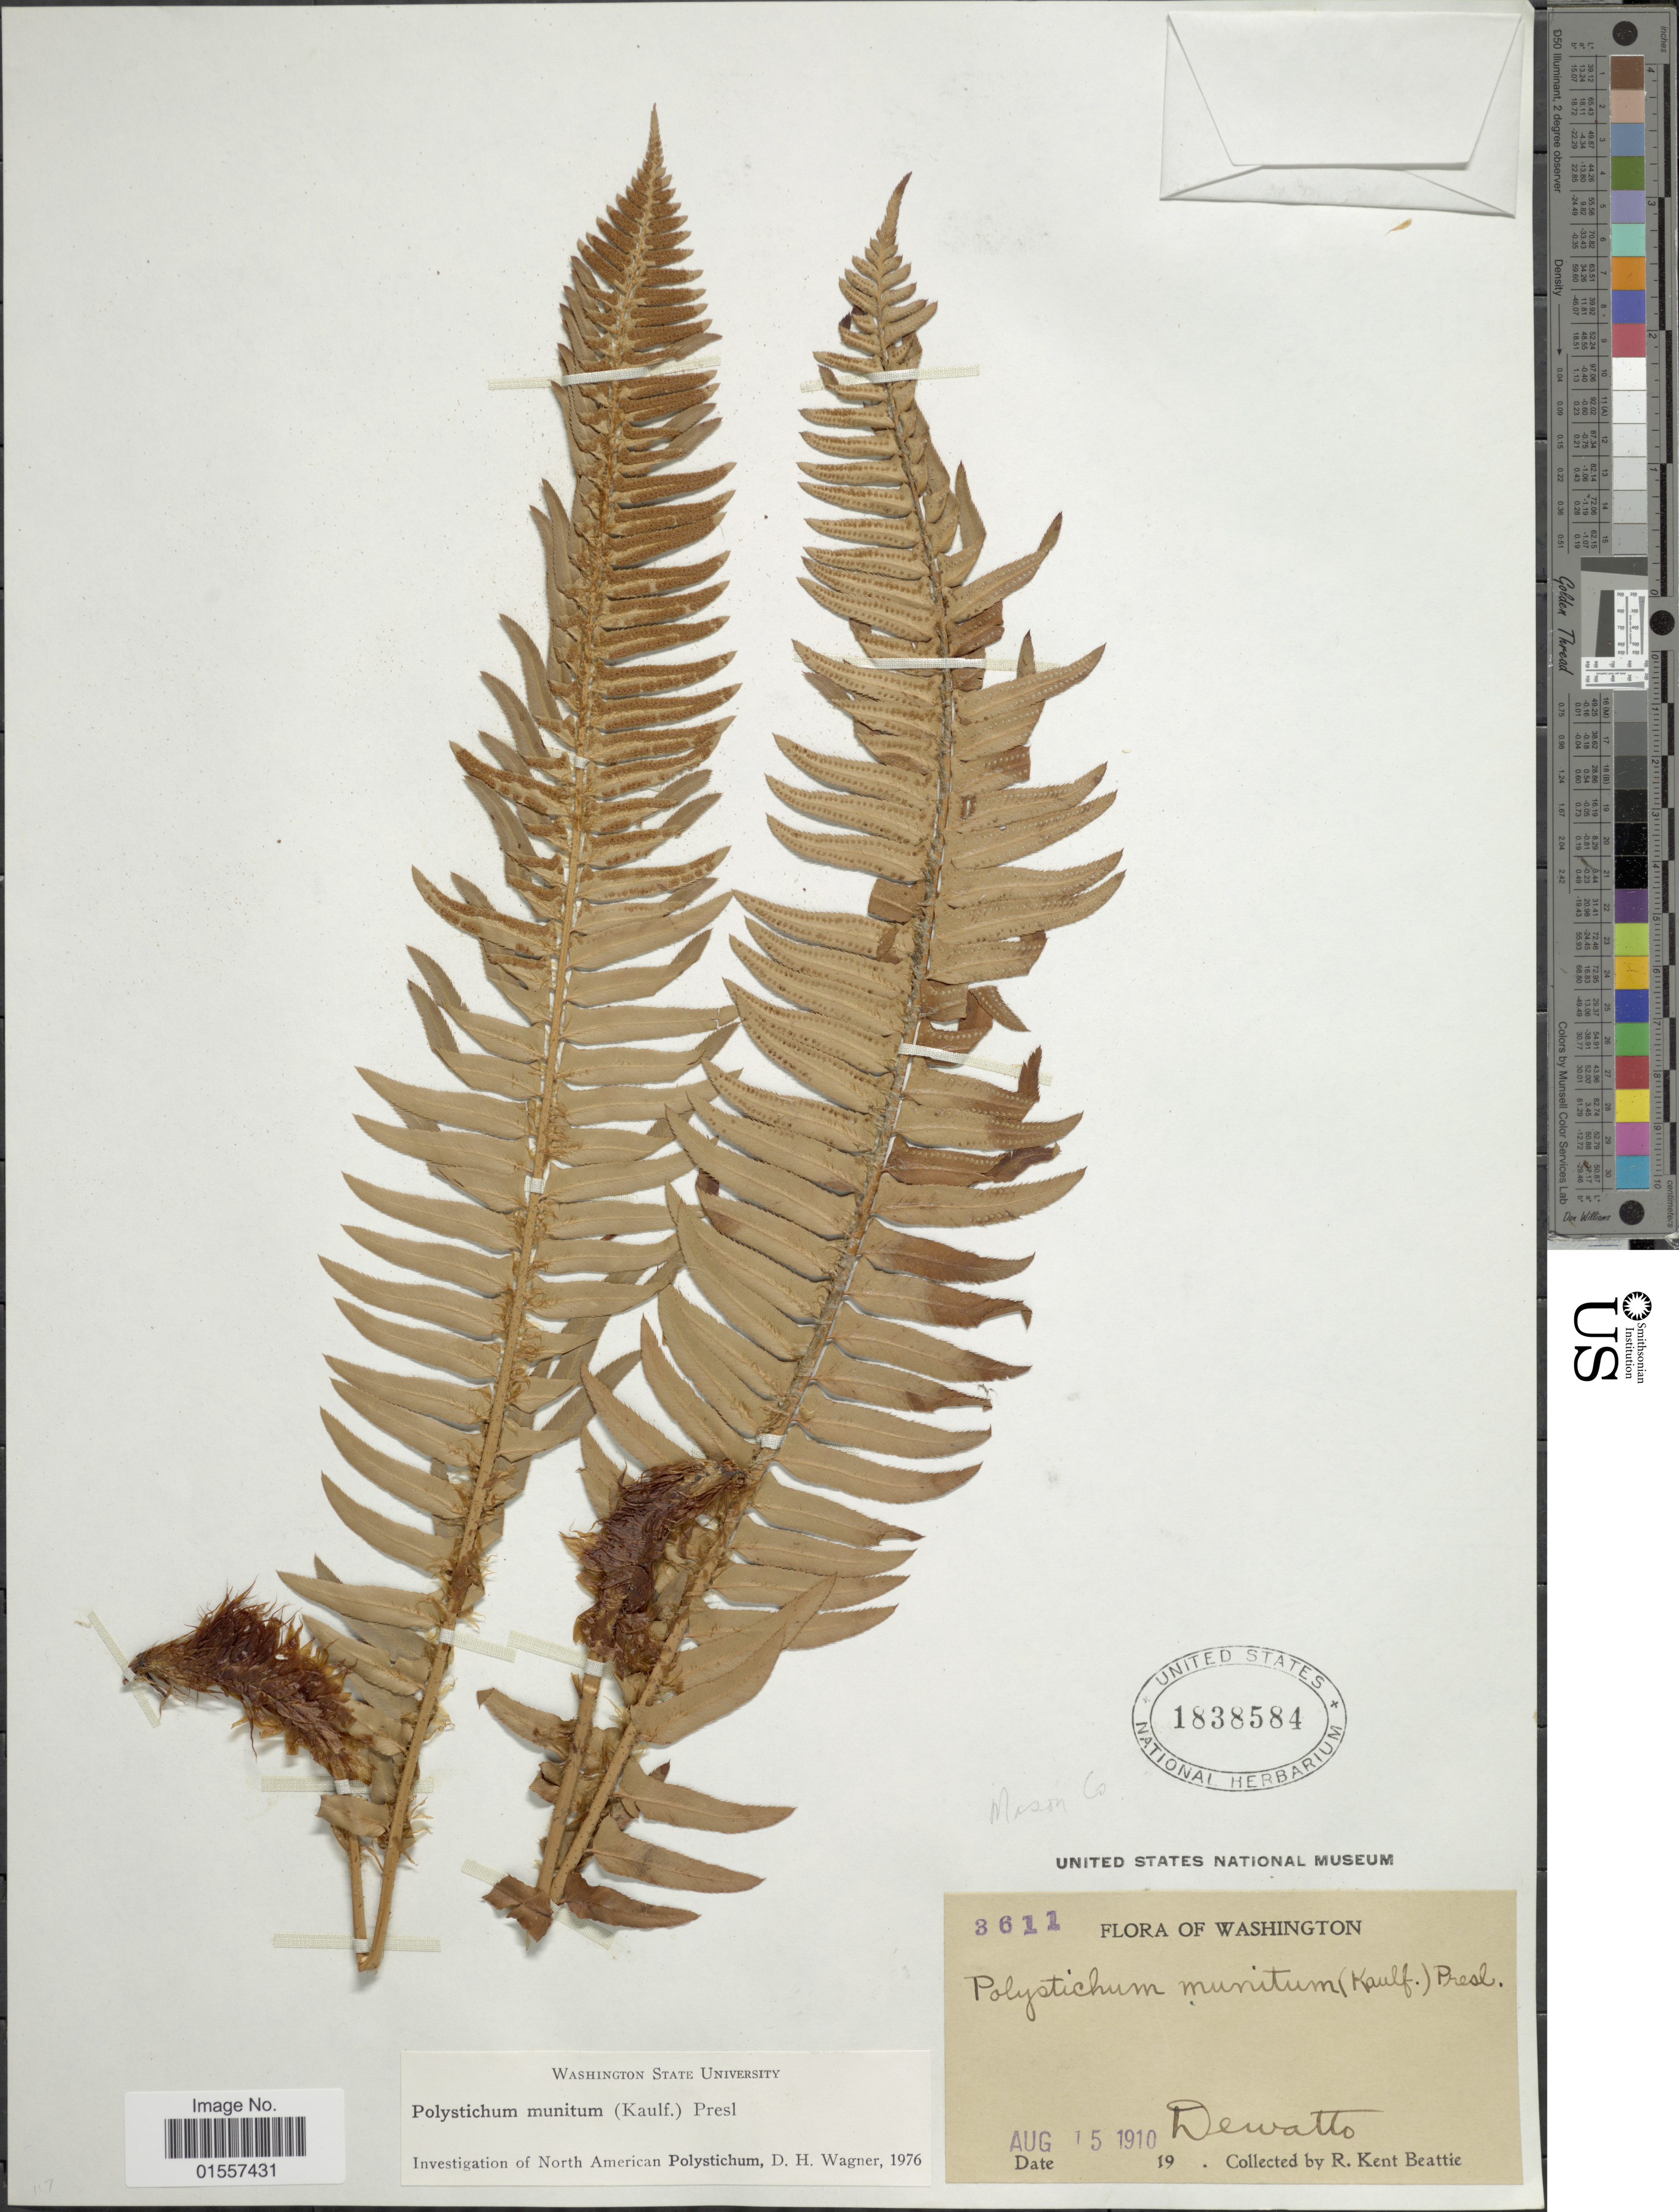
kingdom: Plantae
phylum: Tracheophyta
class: Polypodiopsida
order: Polypodiales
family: Dryopteridaceae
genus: Polystichum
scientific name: Polystichum munitum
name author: (Kaulf.) C. Presl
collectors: R. K. Beattie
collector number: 3611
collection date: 1910-08-15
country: United States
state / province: Washington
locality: Washington, Dewatto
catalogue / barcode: US 1838584